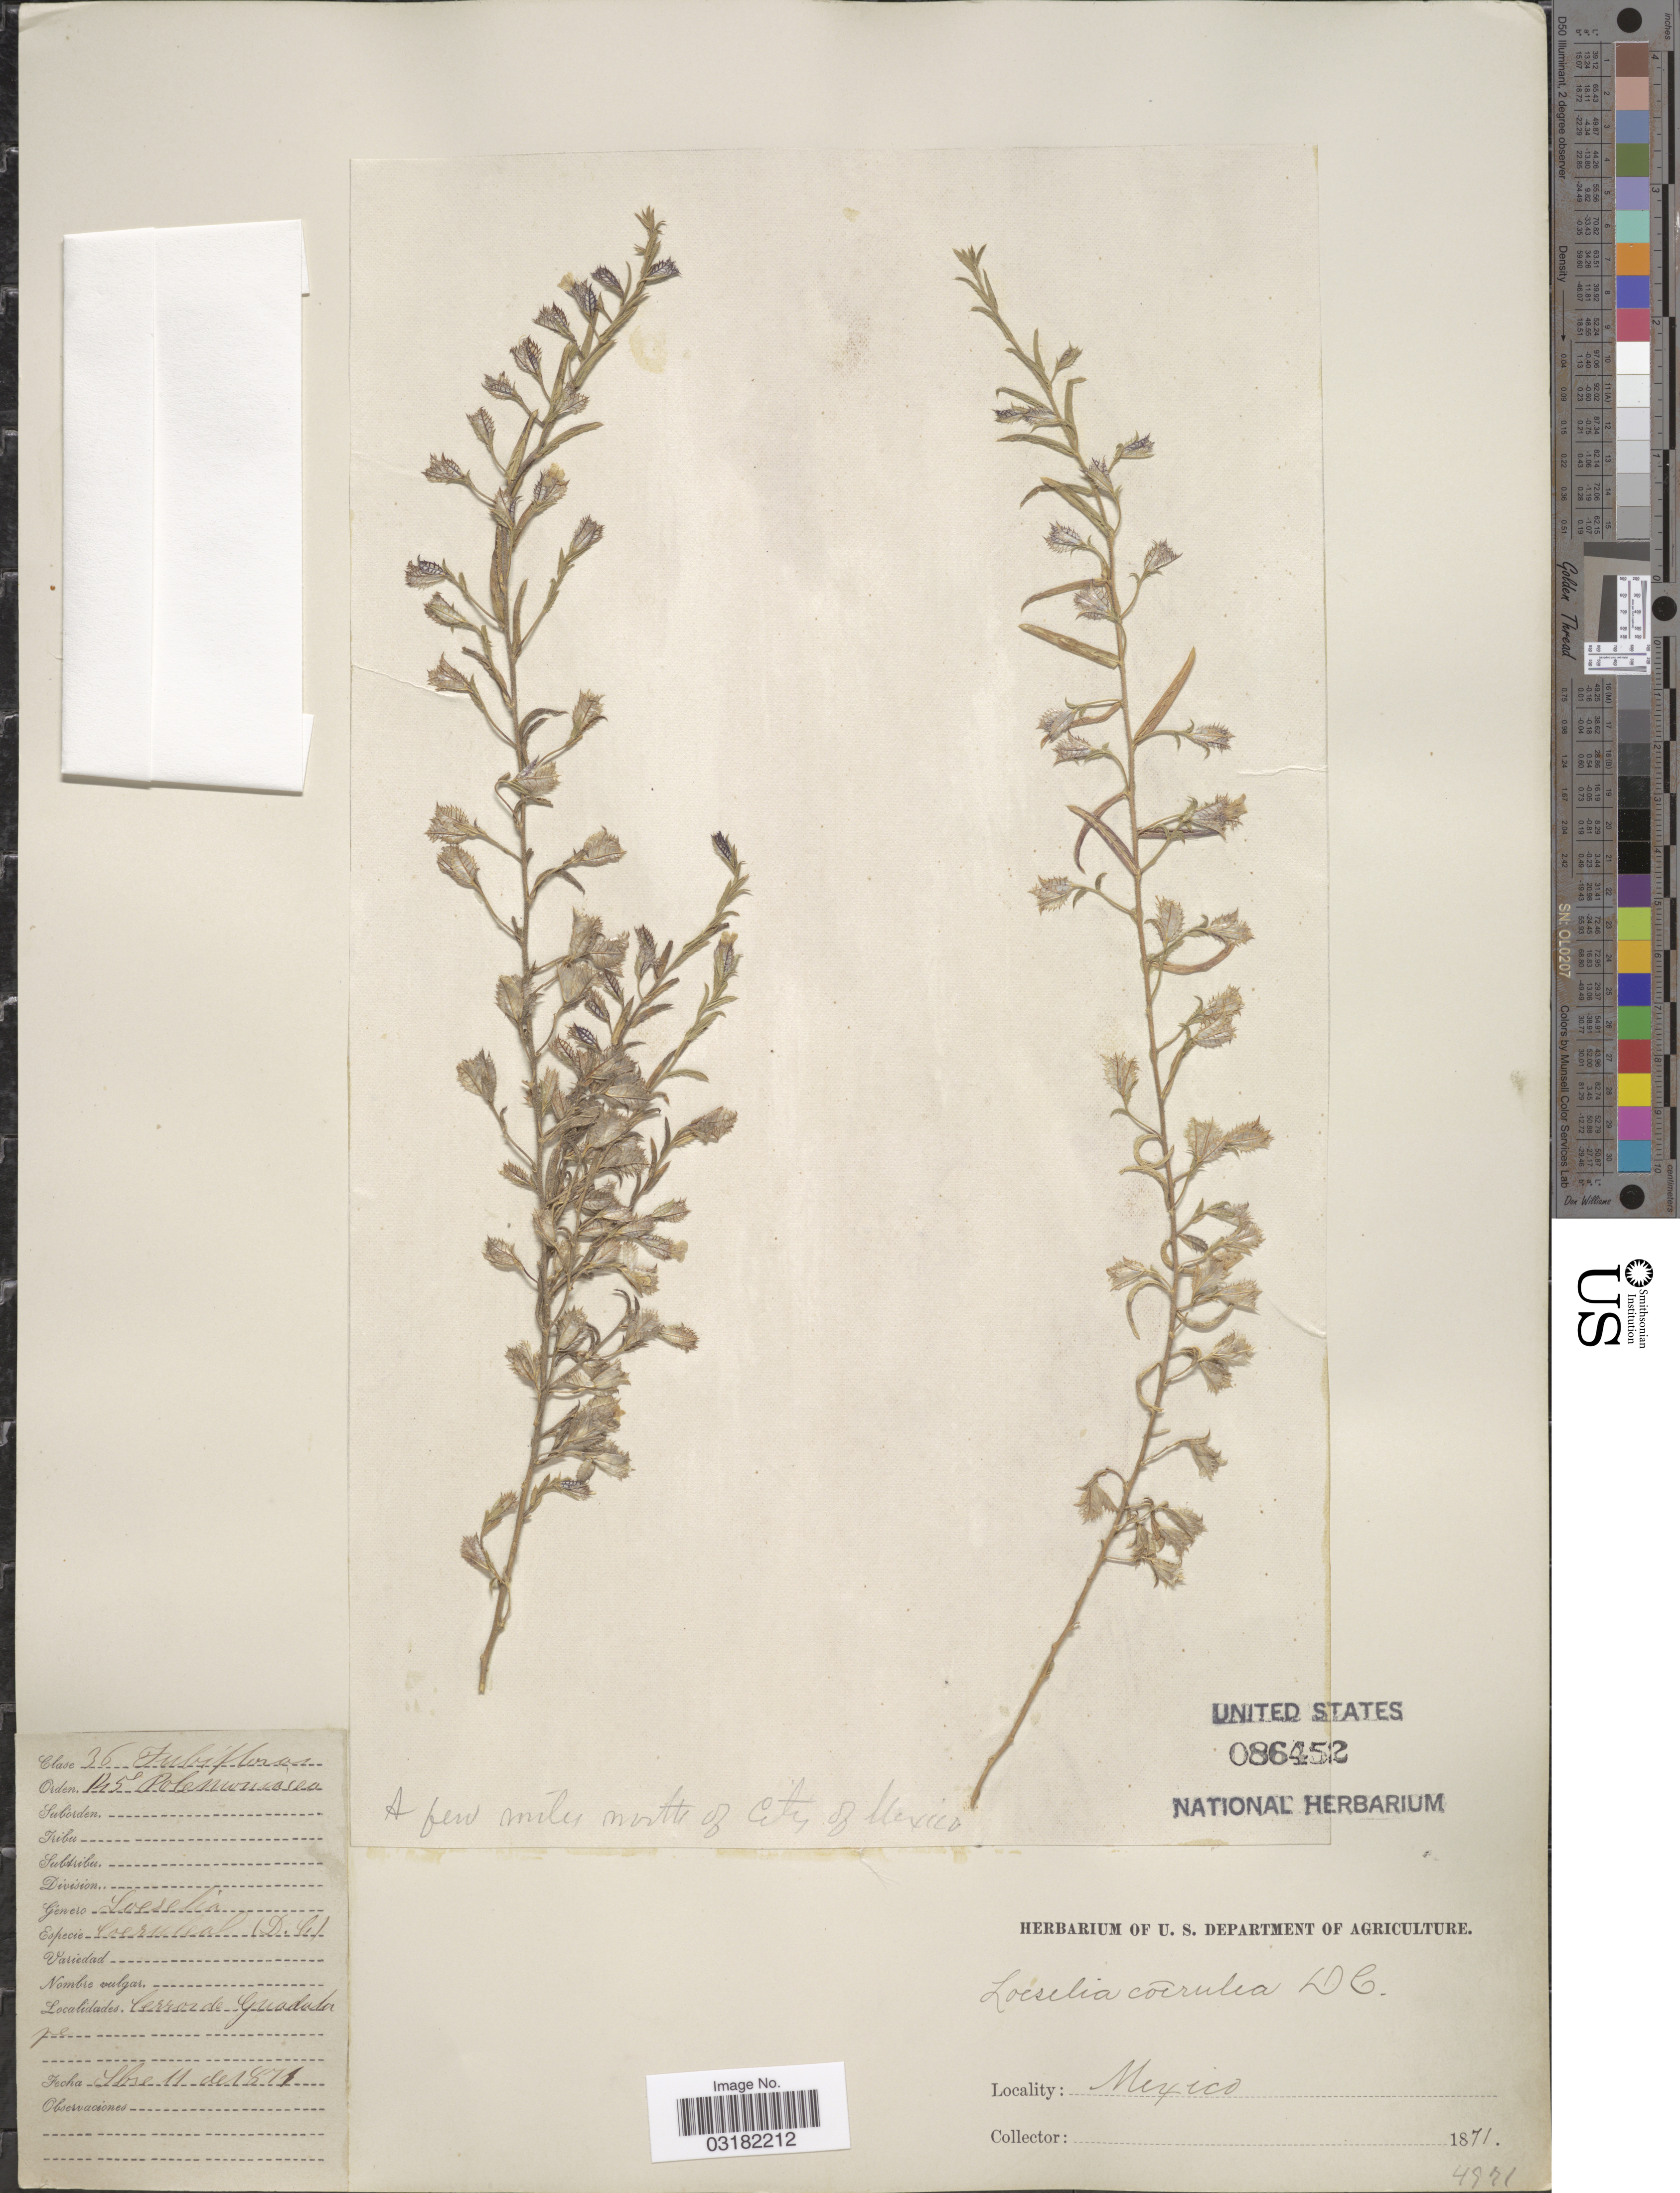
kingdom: Plantae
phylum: Tracheophyta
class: Magnoliopsida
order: Ericales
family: Polemoniaceae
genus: Loeselia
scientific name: Loeselia caerulea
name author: (Cav.) G. Don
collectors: ex herb. U. S. Department of Agriculture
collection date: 1871-09-11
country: Mexico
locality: Cerros de Guadalupe.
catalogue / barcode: US 86452